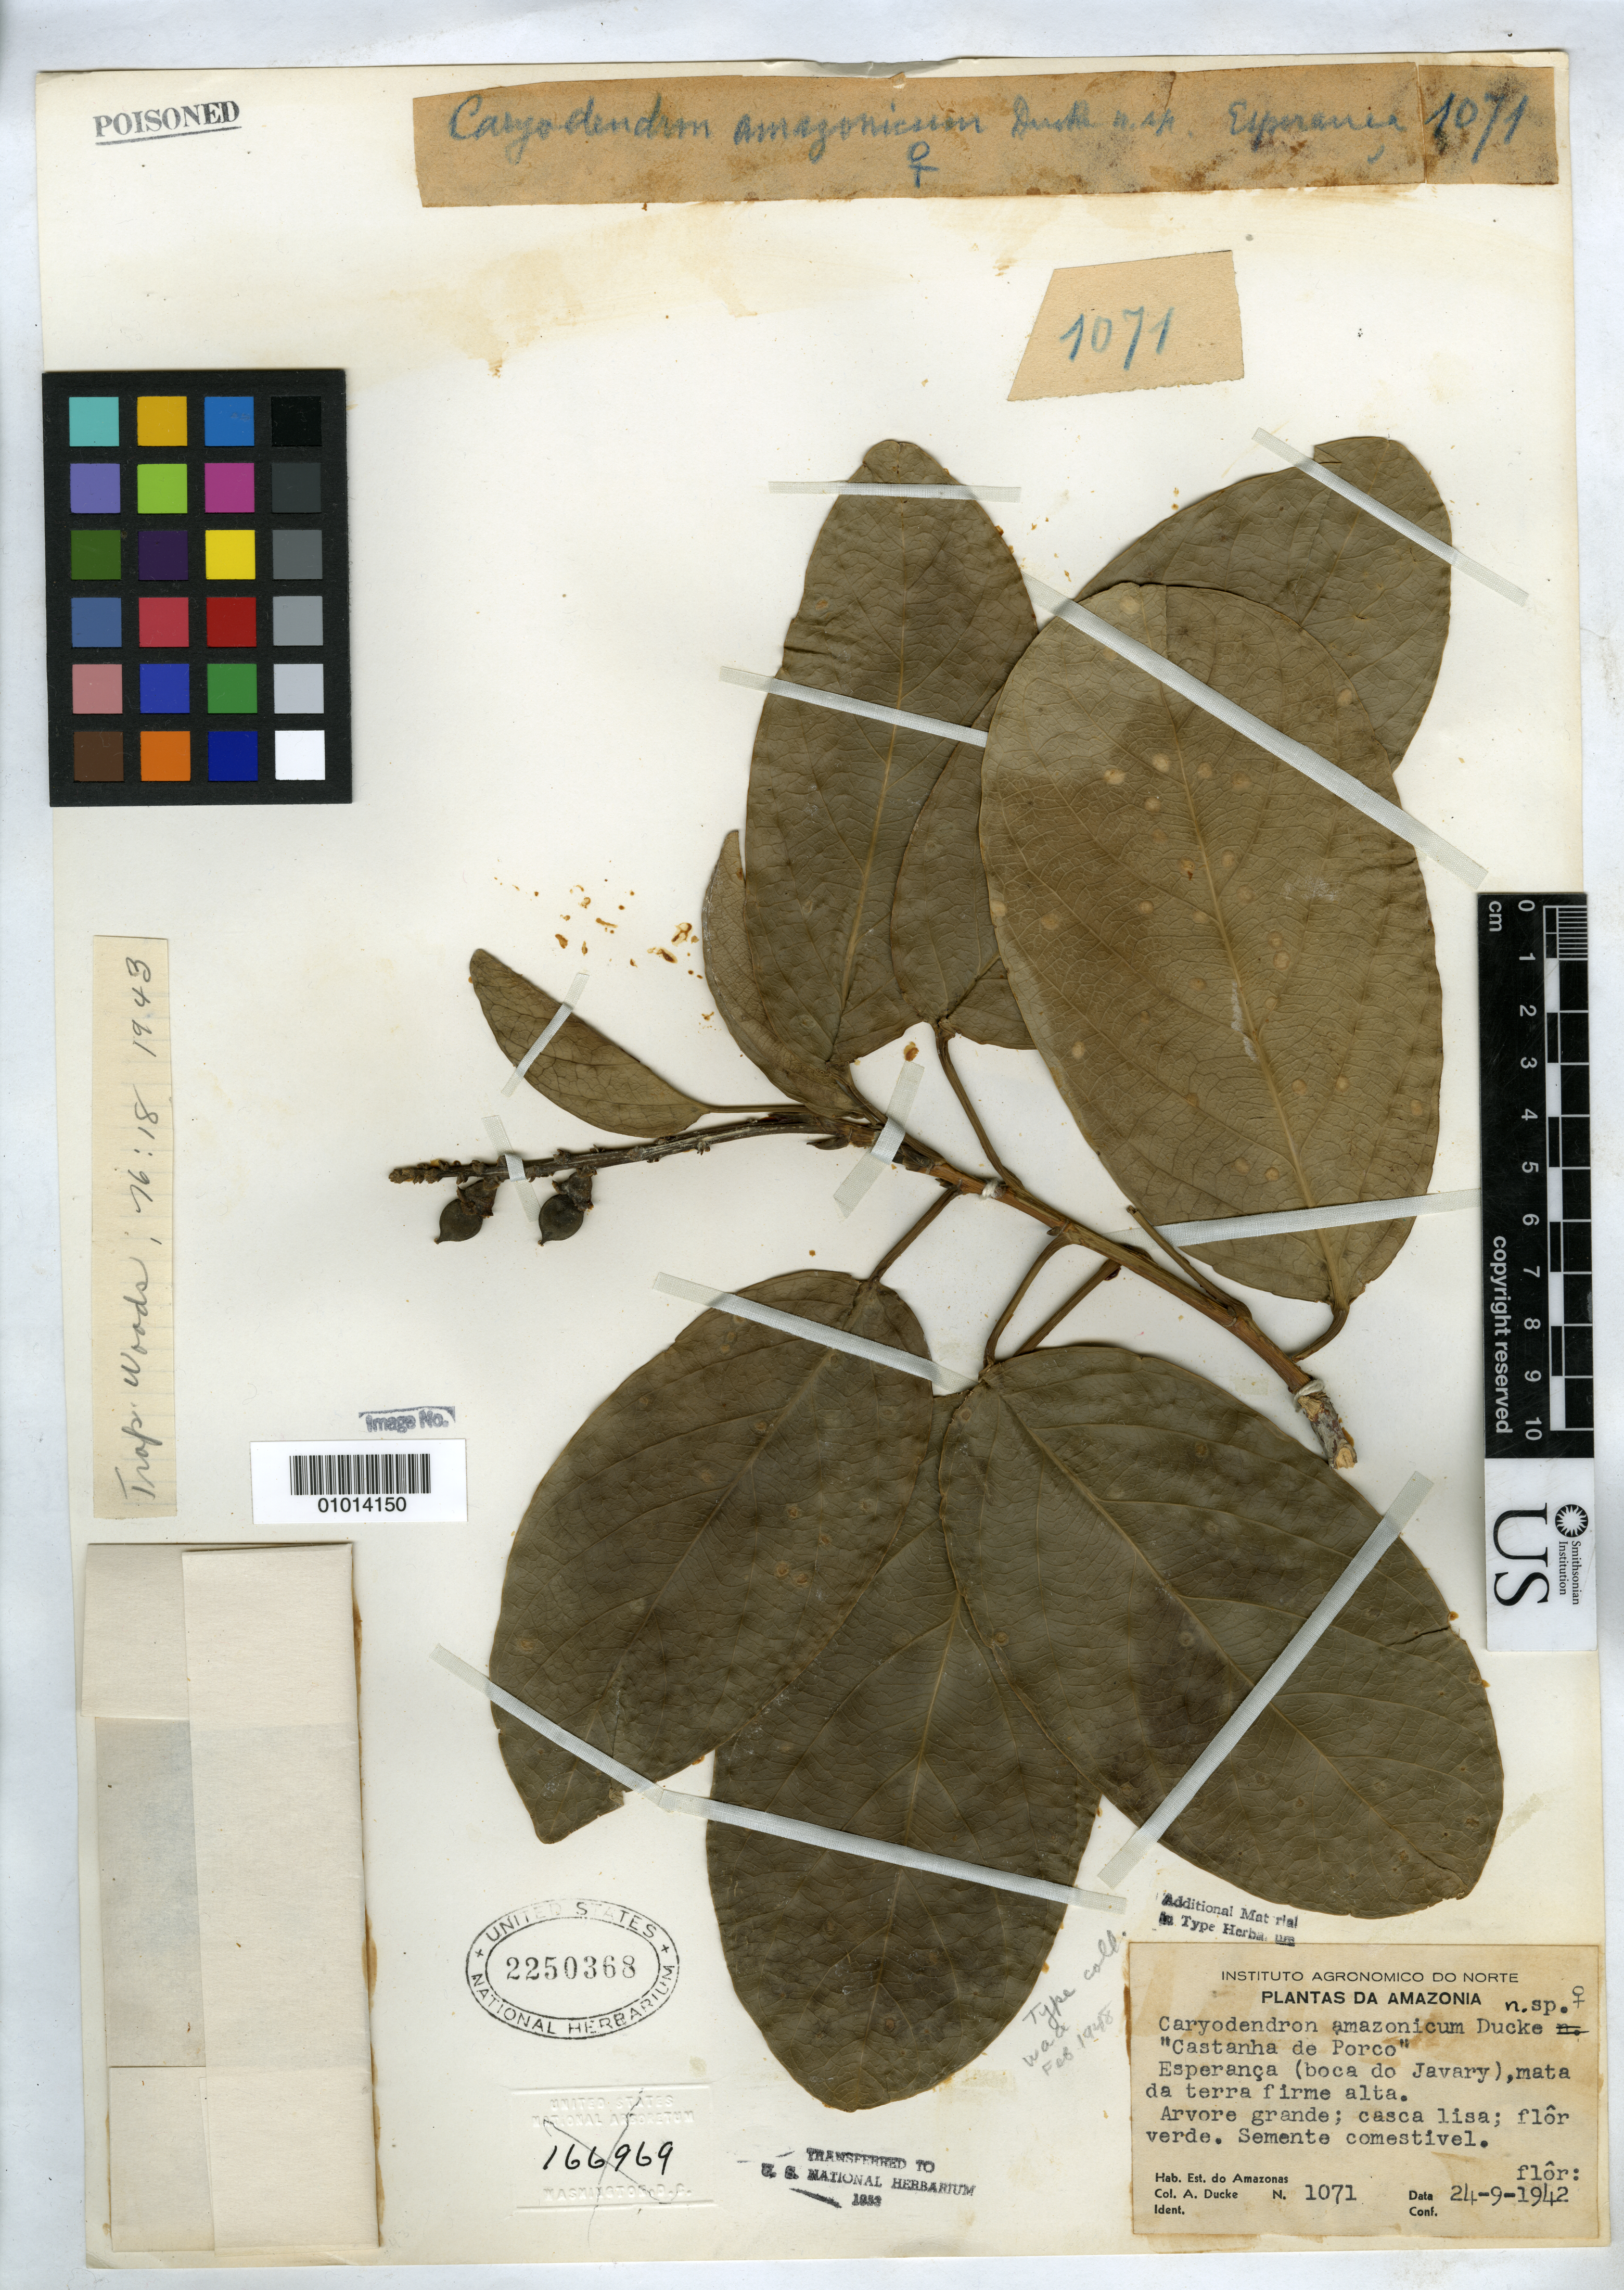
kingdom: Plantae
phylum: Tracheophyta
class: Magnoliopsida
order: Malpighiales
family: Euphorbiaceae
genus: Caryodendron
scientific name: Caryodendron amazonicum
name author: Ducke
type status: Isosyntype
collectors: A. Ducke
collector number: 1071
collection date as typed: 24 Sep 1942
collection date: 1942-09-24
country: Brazil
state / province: Amazonas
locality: Esperanca ( boca do Javary ), mata da terra firme alta.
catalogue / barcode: US 2250368